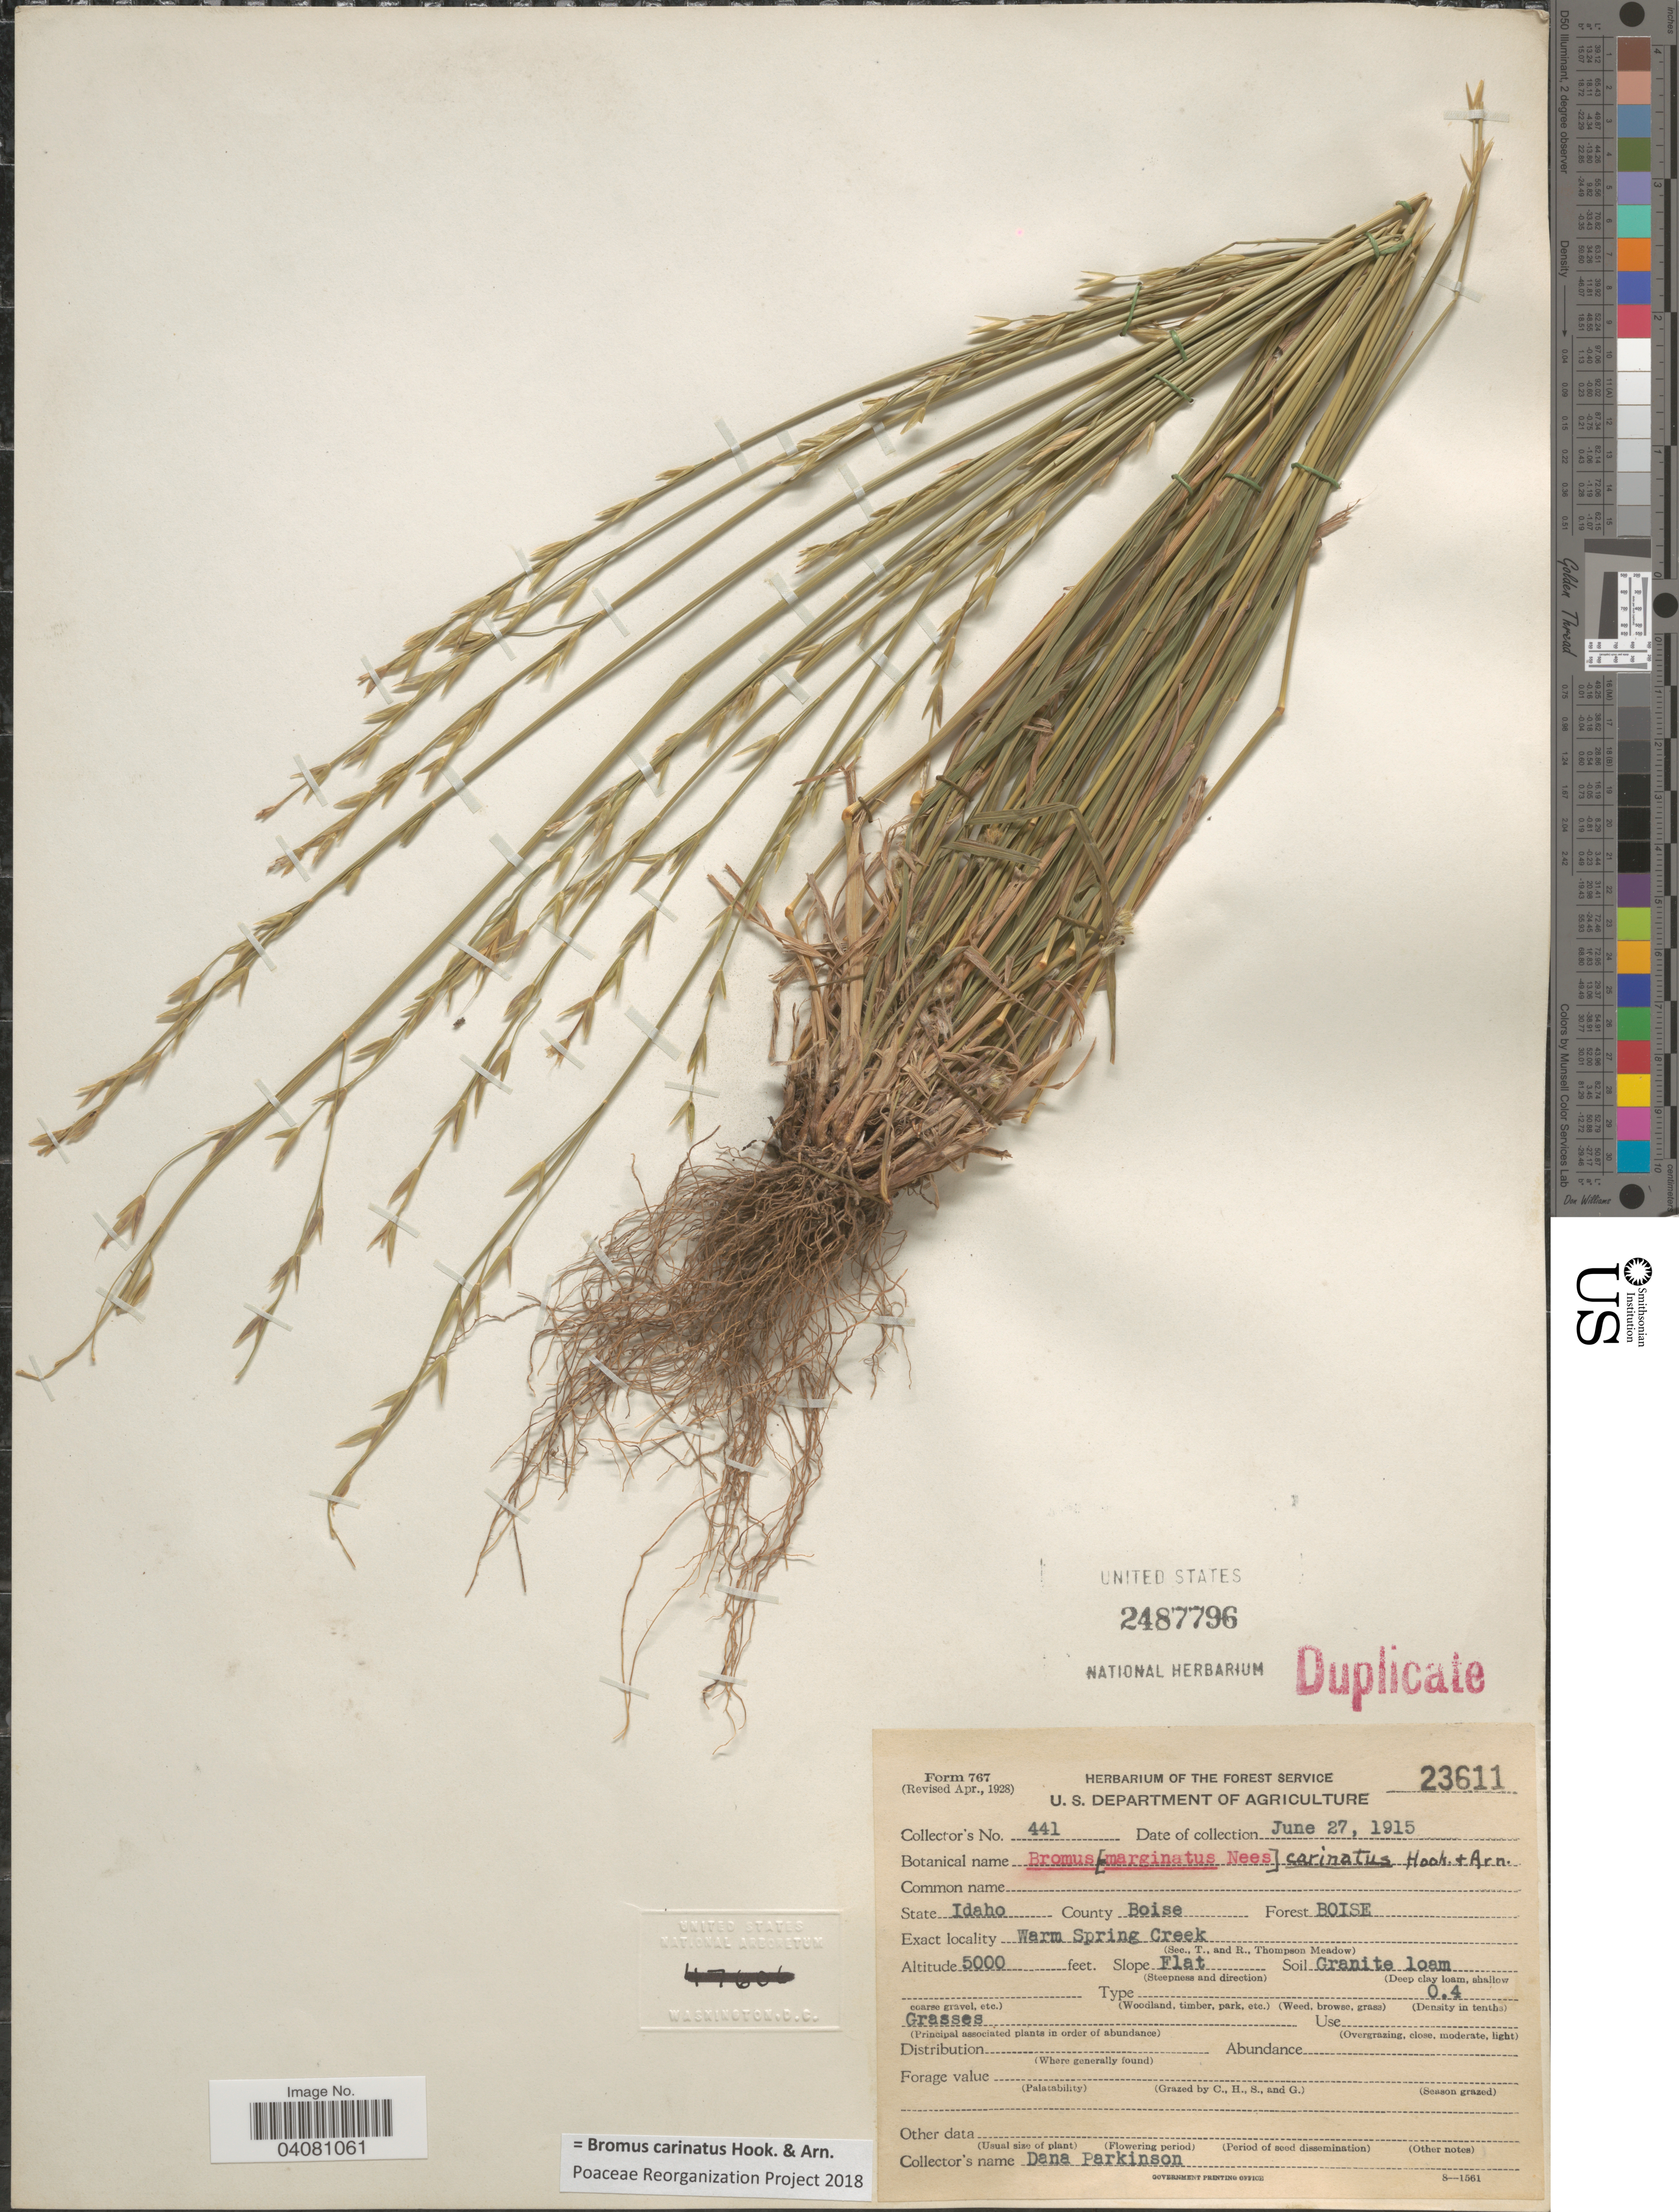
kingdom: Plantae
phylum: Tracheophyta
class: Liliopsida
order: Poales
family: Poaceae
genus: Bromus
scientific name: Bromus carinatus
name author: Hook. & Arn.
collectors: D. Parkinson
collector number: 441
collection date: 1915-06-27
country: United States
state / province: Idaho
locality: County Boise. Forest Boise. Warm Spring Creek.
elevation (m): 1524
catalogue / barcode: US 2487796